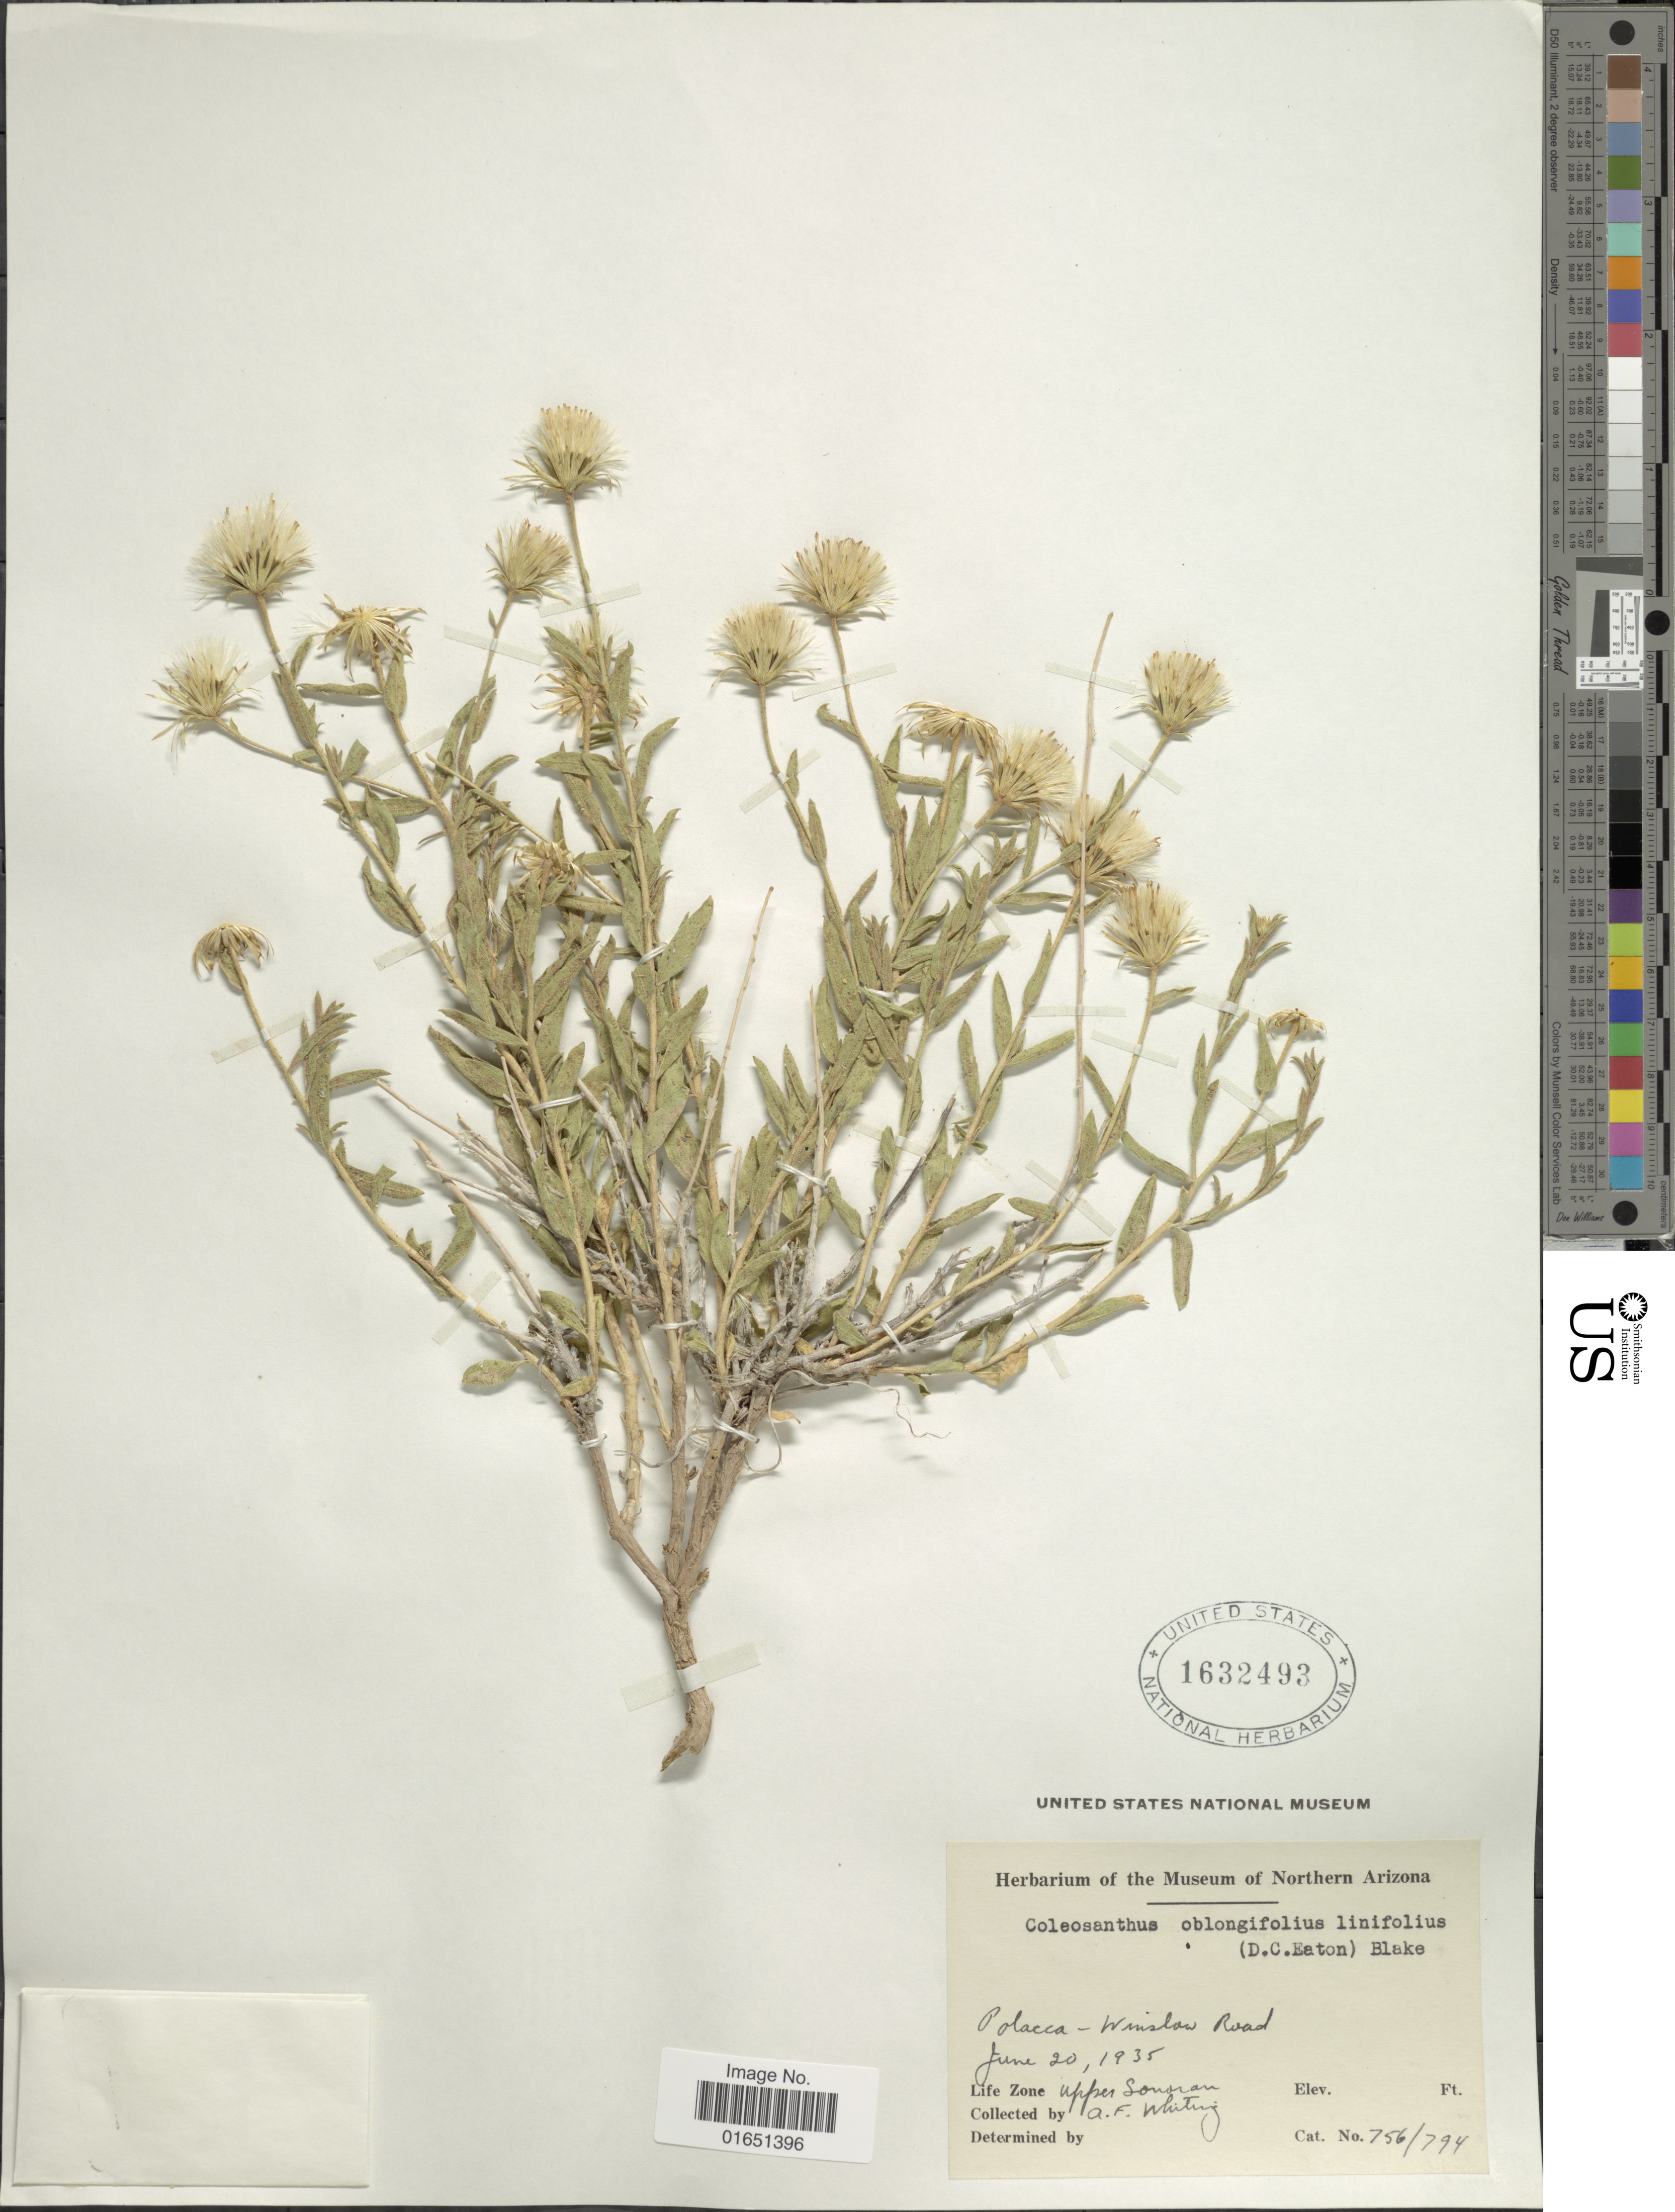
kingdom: Plantae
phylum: Tracheophyta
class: Magnoliopsida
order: Asterales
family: Asteraceae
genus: Brickellia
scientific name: Brickellia oblongifolia var. linifolia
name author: (D.C. Eaton) B.L. Rob.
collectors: A. F. Whiting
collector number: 756/794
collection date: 1935-06-20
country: United States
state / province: Arizona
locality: Polaaca - Winston Road, Life Zone Upper Sonoran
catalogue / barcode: US 1632493